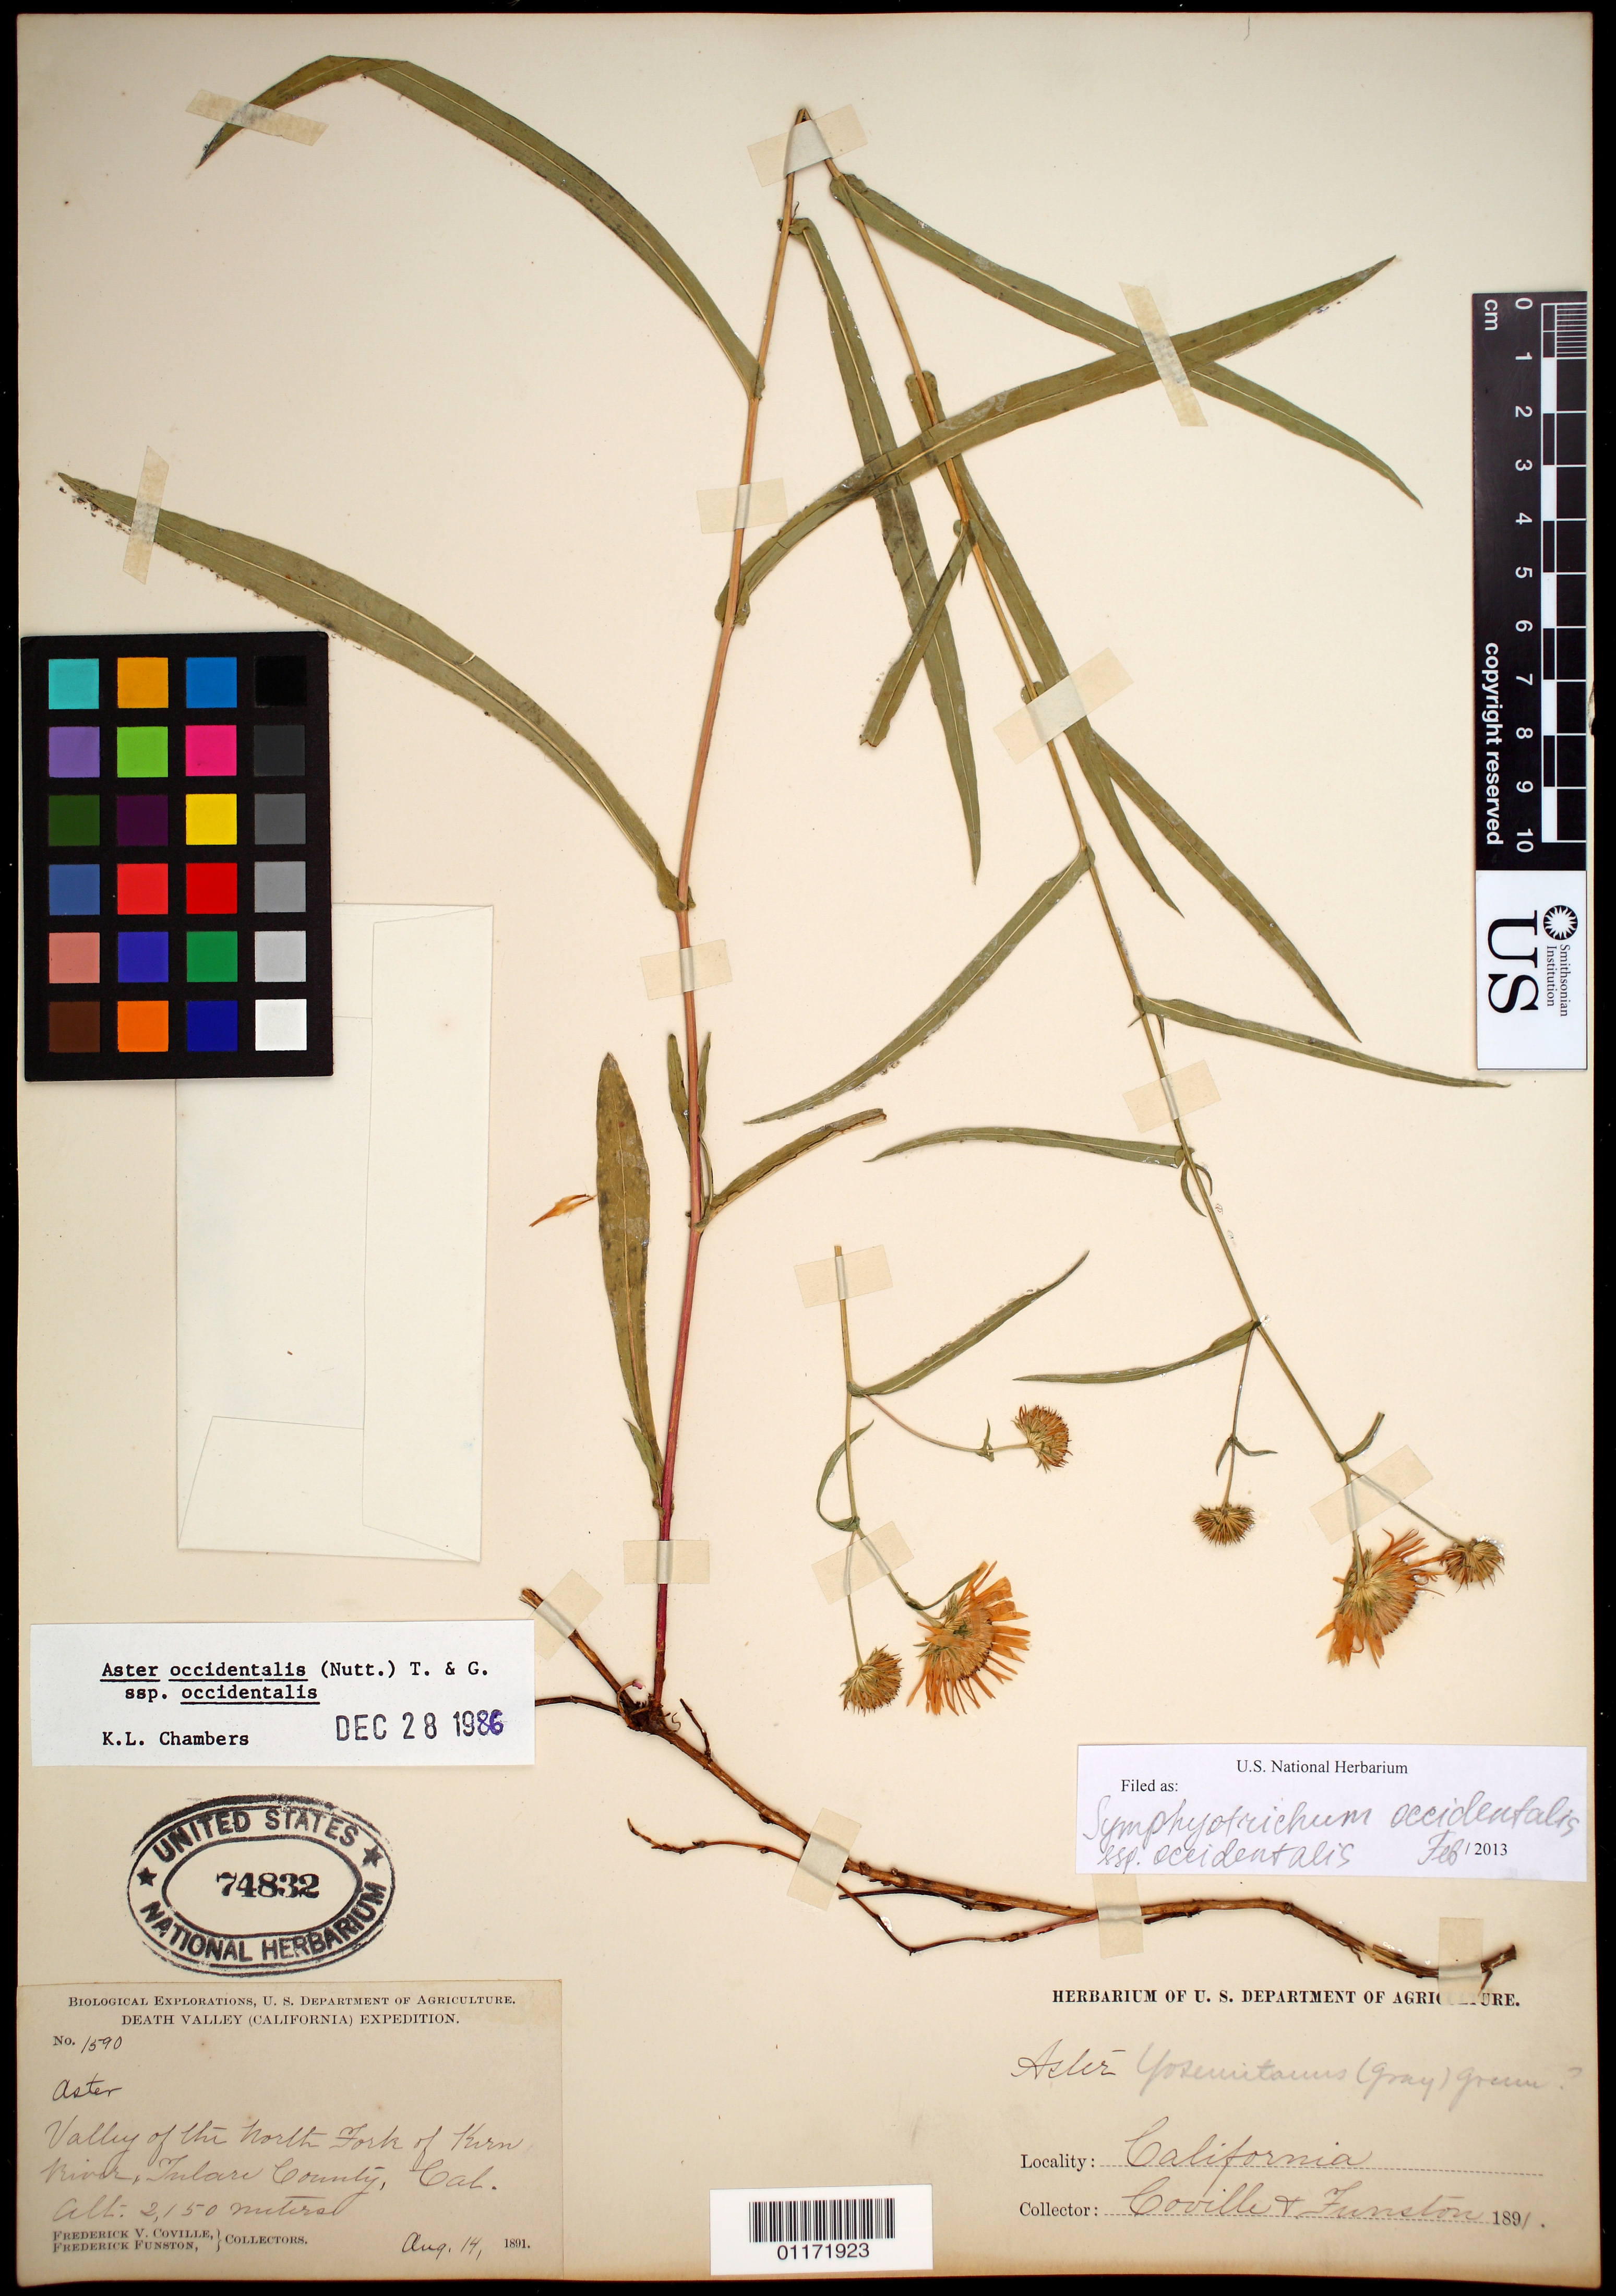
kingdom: Plantae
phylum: Tracheophyta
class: Magnoliopsida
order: Asterales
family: Asteraceae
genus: Symphyotrichum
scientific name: Symphyotrichum spathulatum var. spathulatum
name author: (Lindl.) G.L. Nesom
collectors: F. V. Coville & F. Funston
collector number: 1590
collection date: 1891-08-14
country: United States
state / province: California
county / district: Tulare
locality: Valley of the north Fork of Kern River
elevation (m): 2150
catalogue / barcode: US 74832